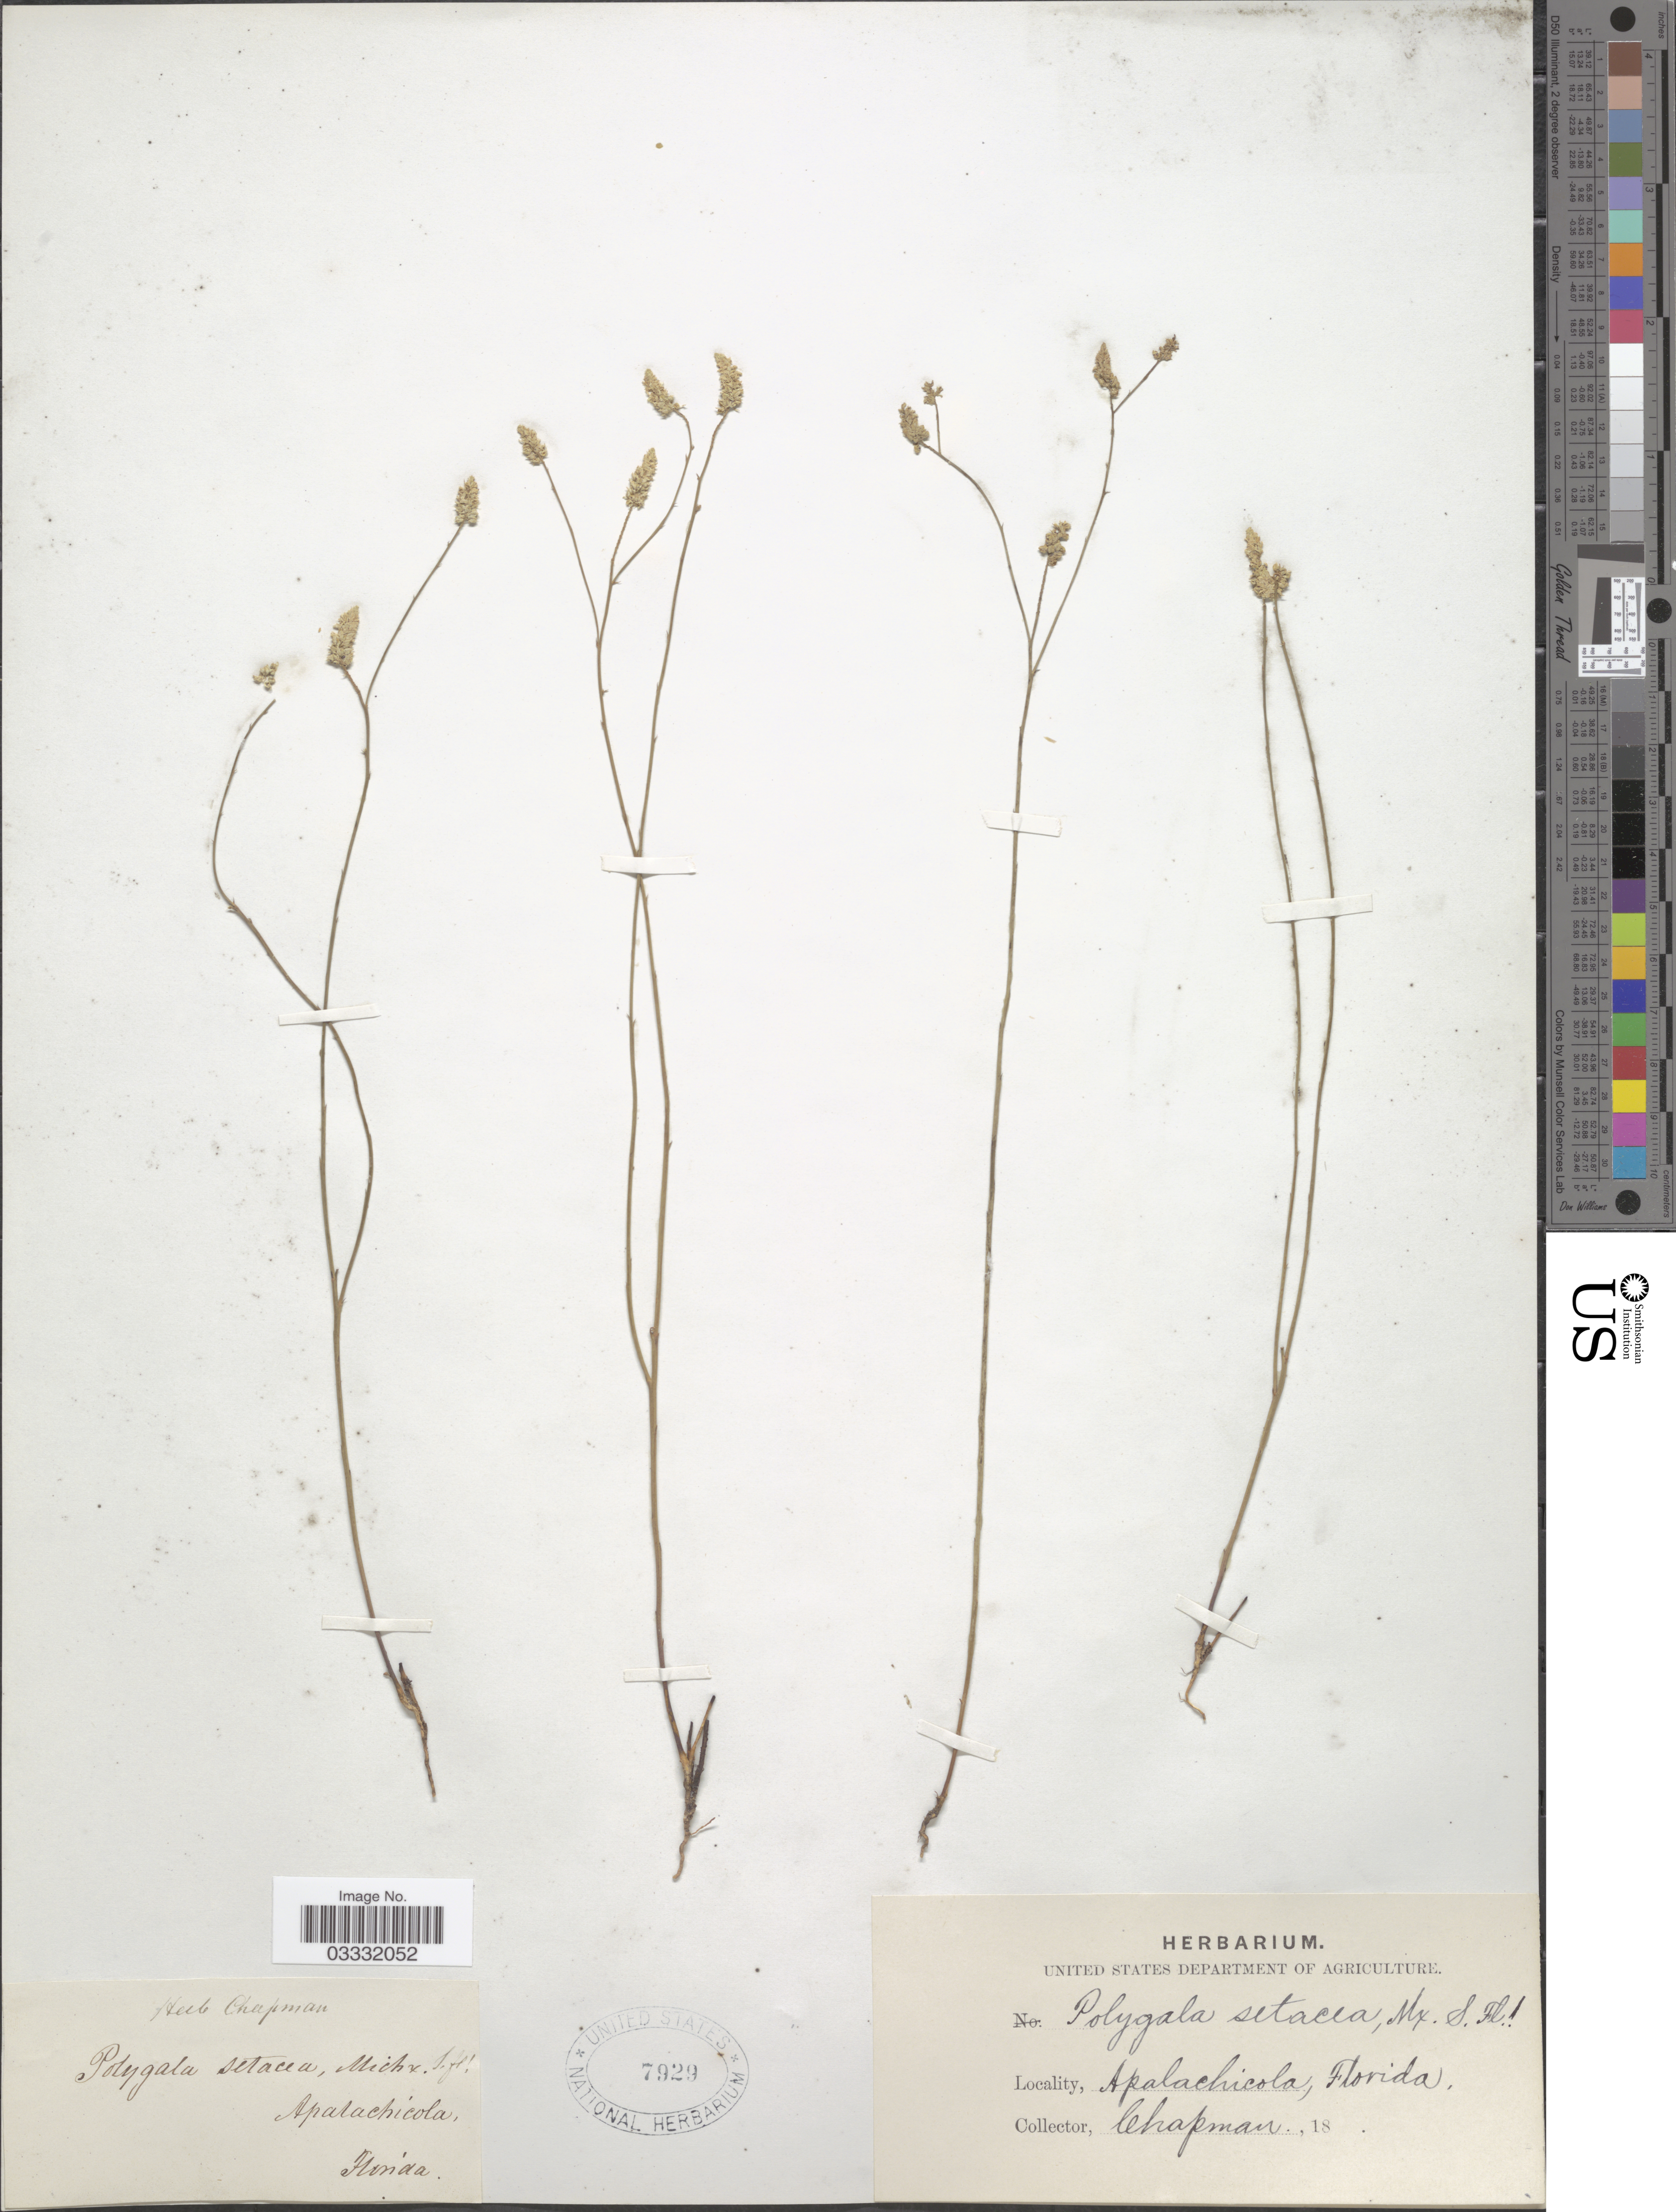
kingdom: Plantae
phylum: Tracheophyta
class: Magnoliopsida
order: Fabales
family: Polygalaceae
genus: Polygala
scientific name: Polygala setacea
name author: Michx.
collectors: A. Chapman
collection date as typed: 18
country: United States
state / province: Florida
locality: Apalachicola.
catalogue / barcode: US 7929